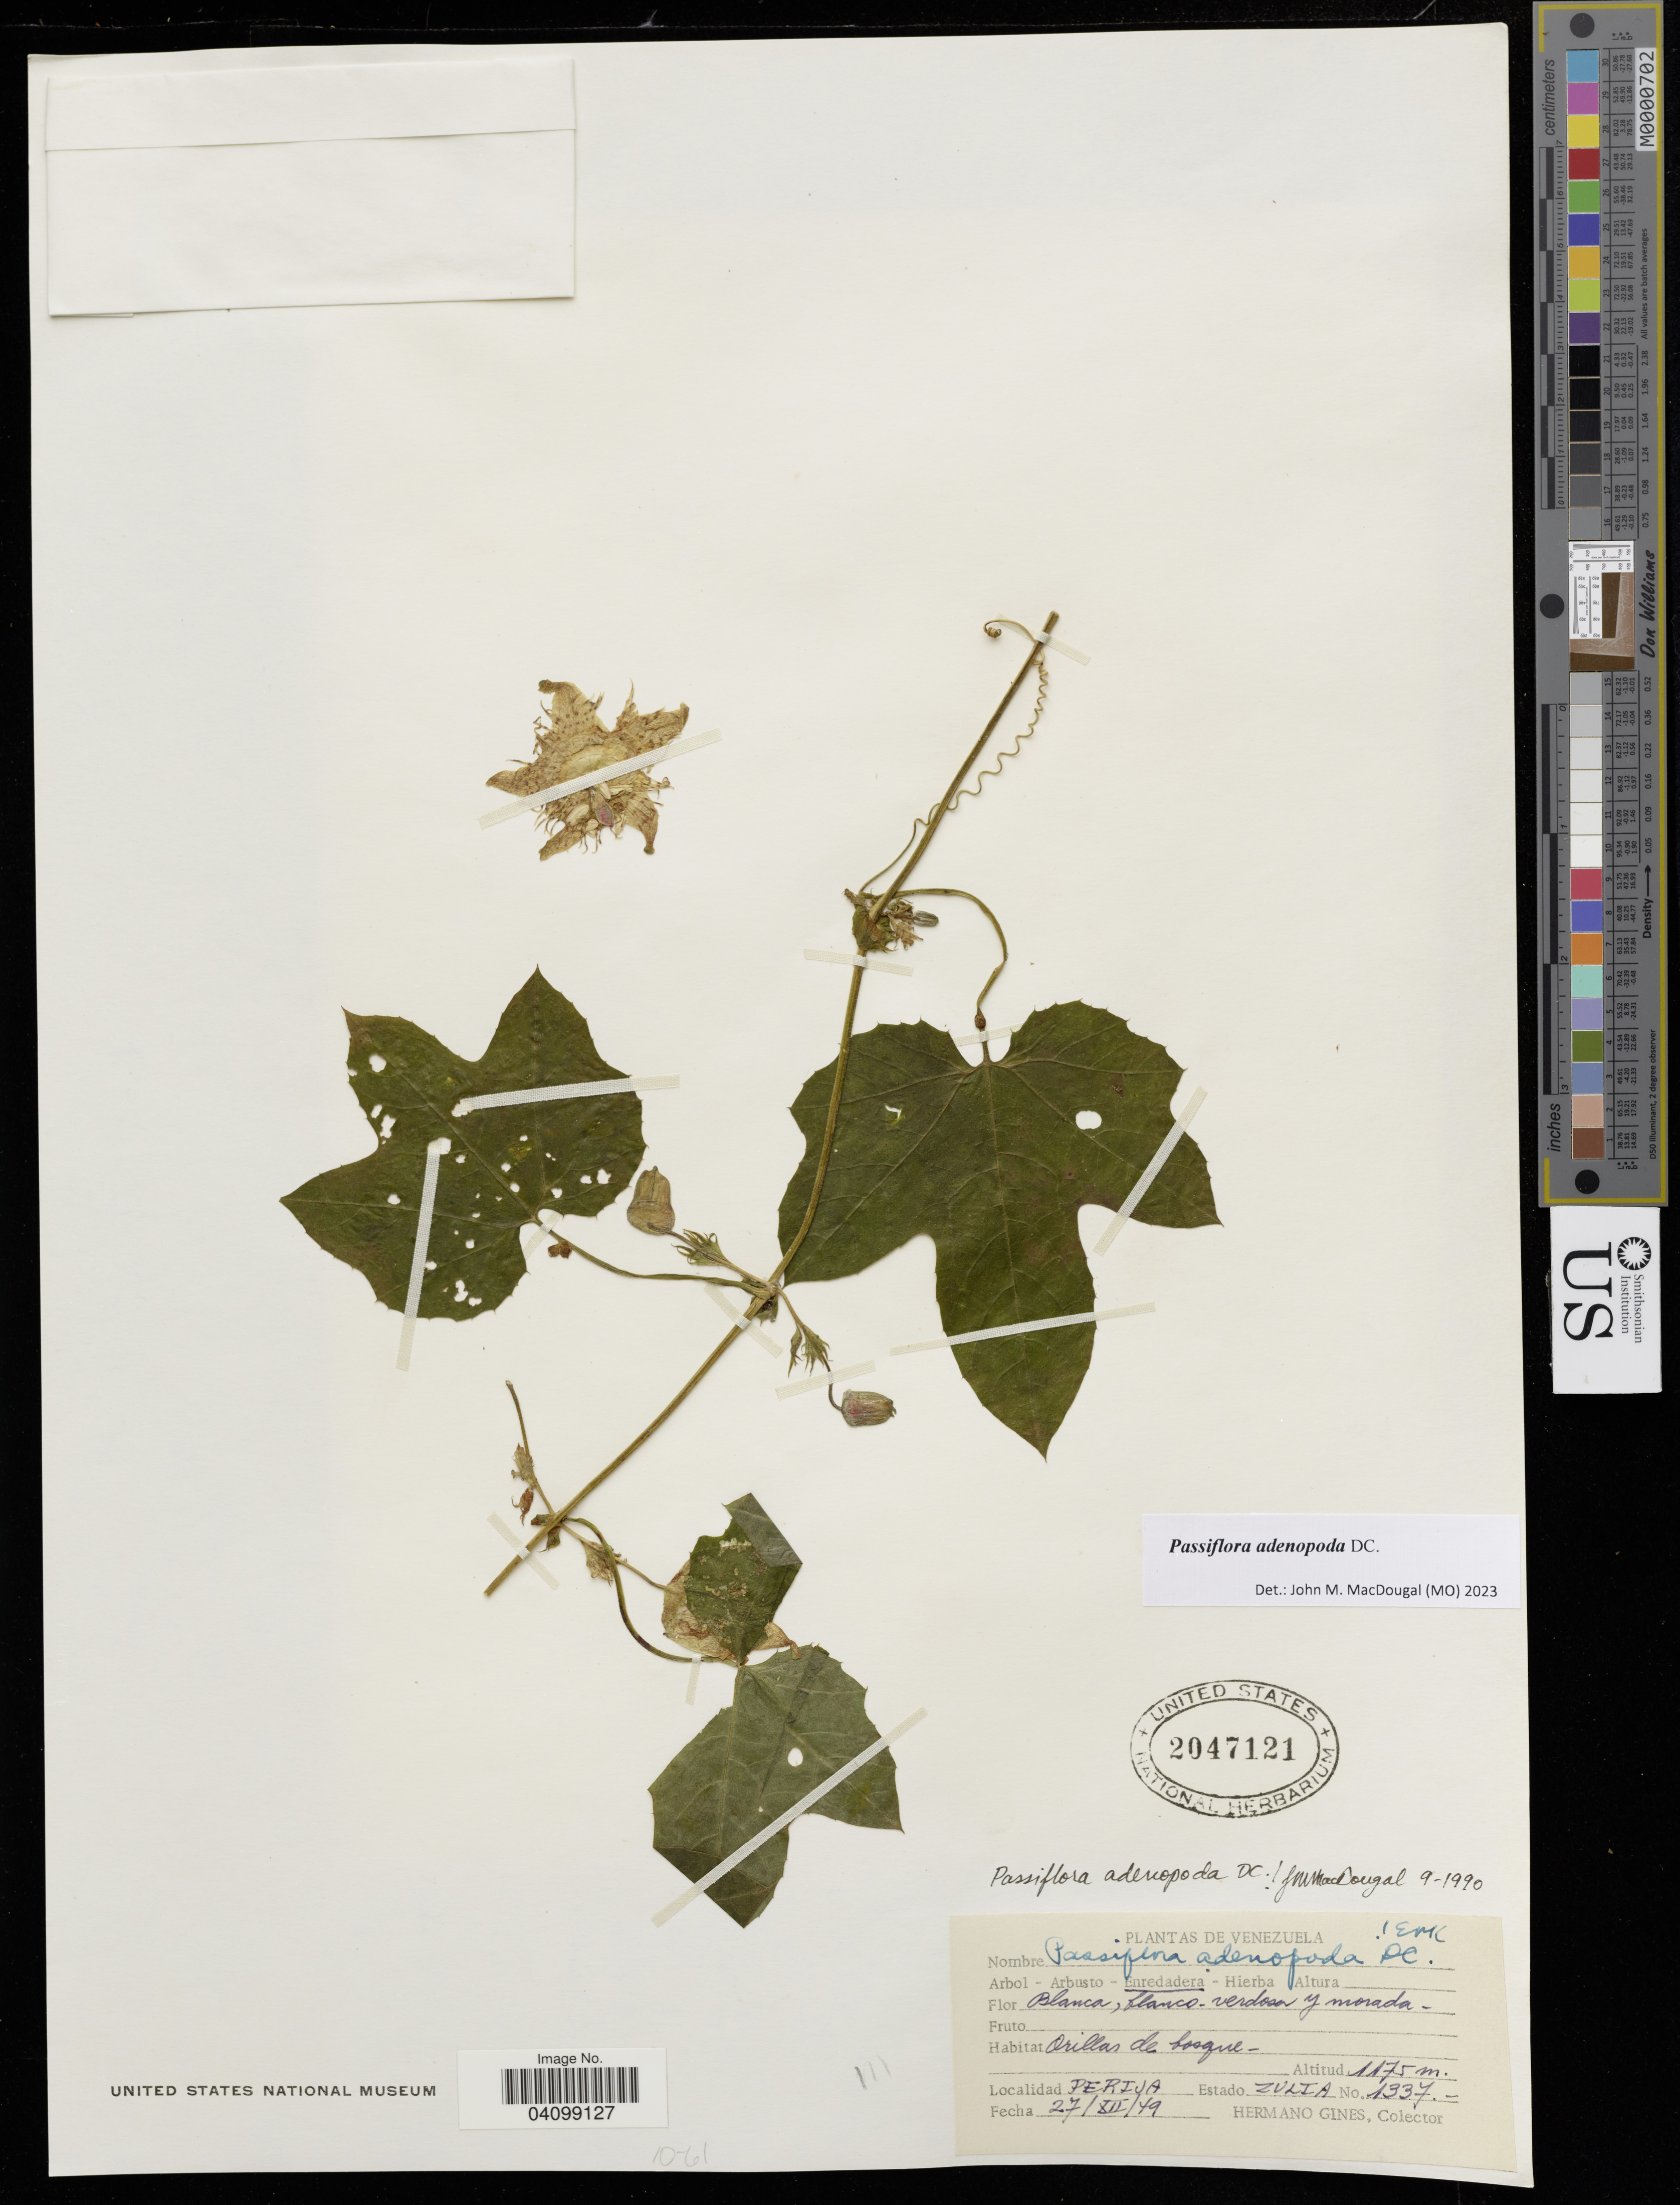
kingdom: Plantae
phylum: Tracheophyta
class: Magnoliopsida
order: Malpighiales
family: Passifloraceae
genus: Passiflora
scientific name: Passiflora adenopoda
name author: DC.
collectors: H. Gines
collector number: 1337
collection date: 1979-12-27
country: Venezuela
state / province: Zulia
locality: Perija.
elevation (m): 1175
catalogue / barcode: US 2047121